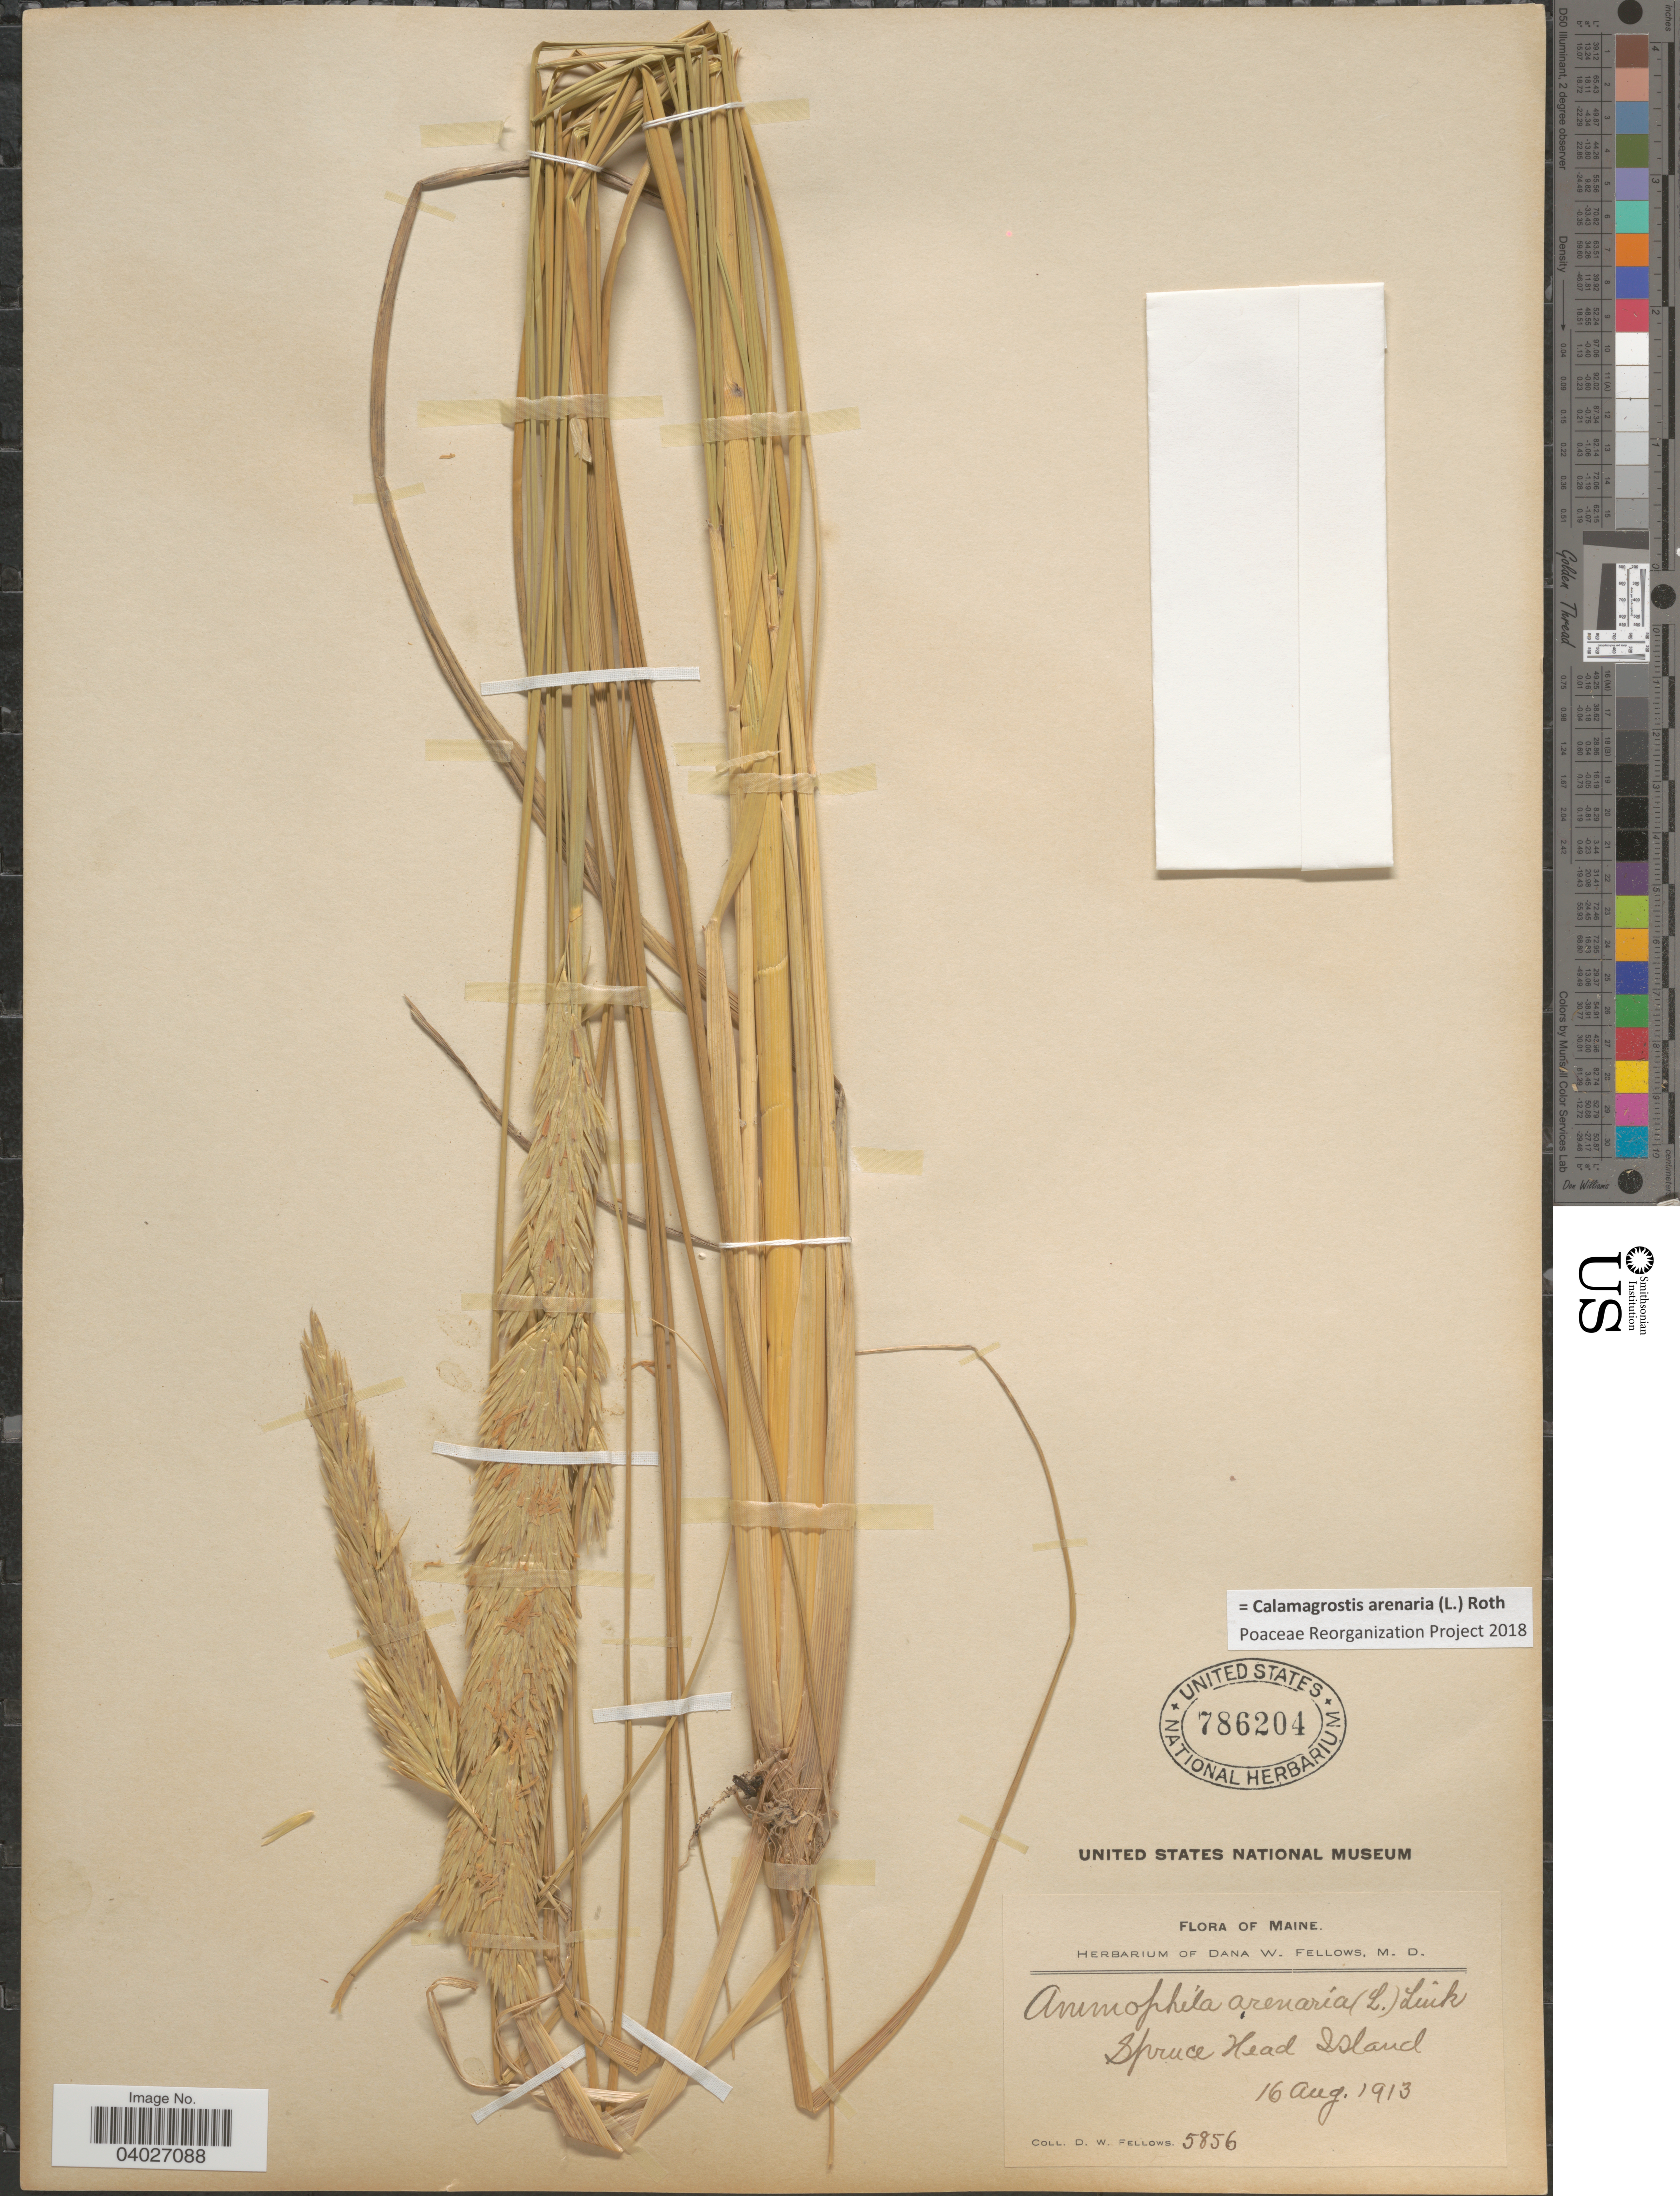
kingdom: Plantae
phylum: Tracheophyta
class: Liliopsida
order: Poales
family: Poaceae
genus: Calamagrostis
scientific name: Calamagrostis arenaria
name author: (L.) Roth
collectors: D. W. Fellows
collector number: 5856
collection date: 1913-08-16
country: United States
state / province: Maine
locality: Spruce Head Island.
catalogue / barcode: US 786204